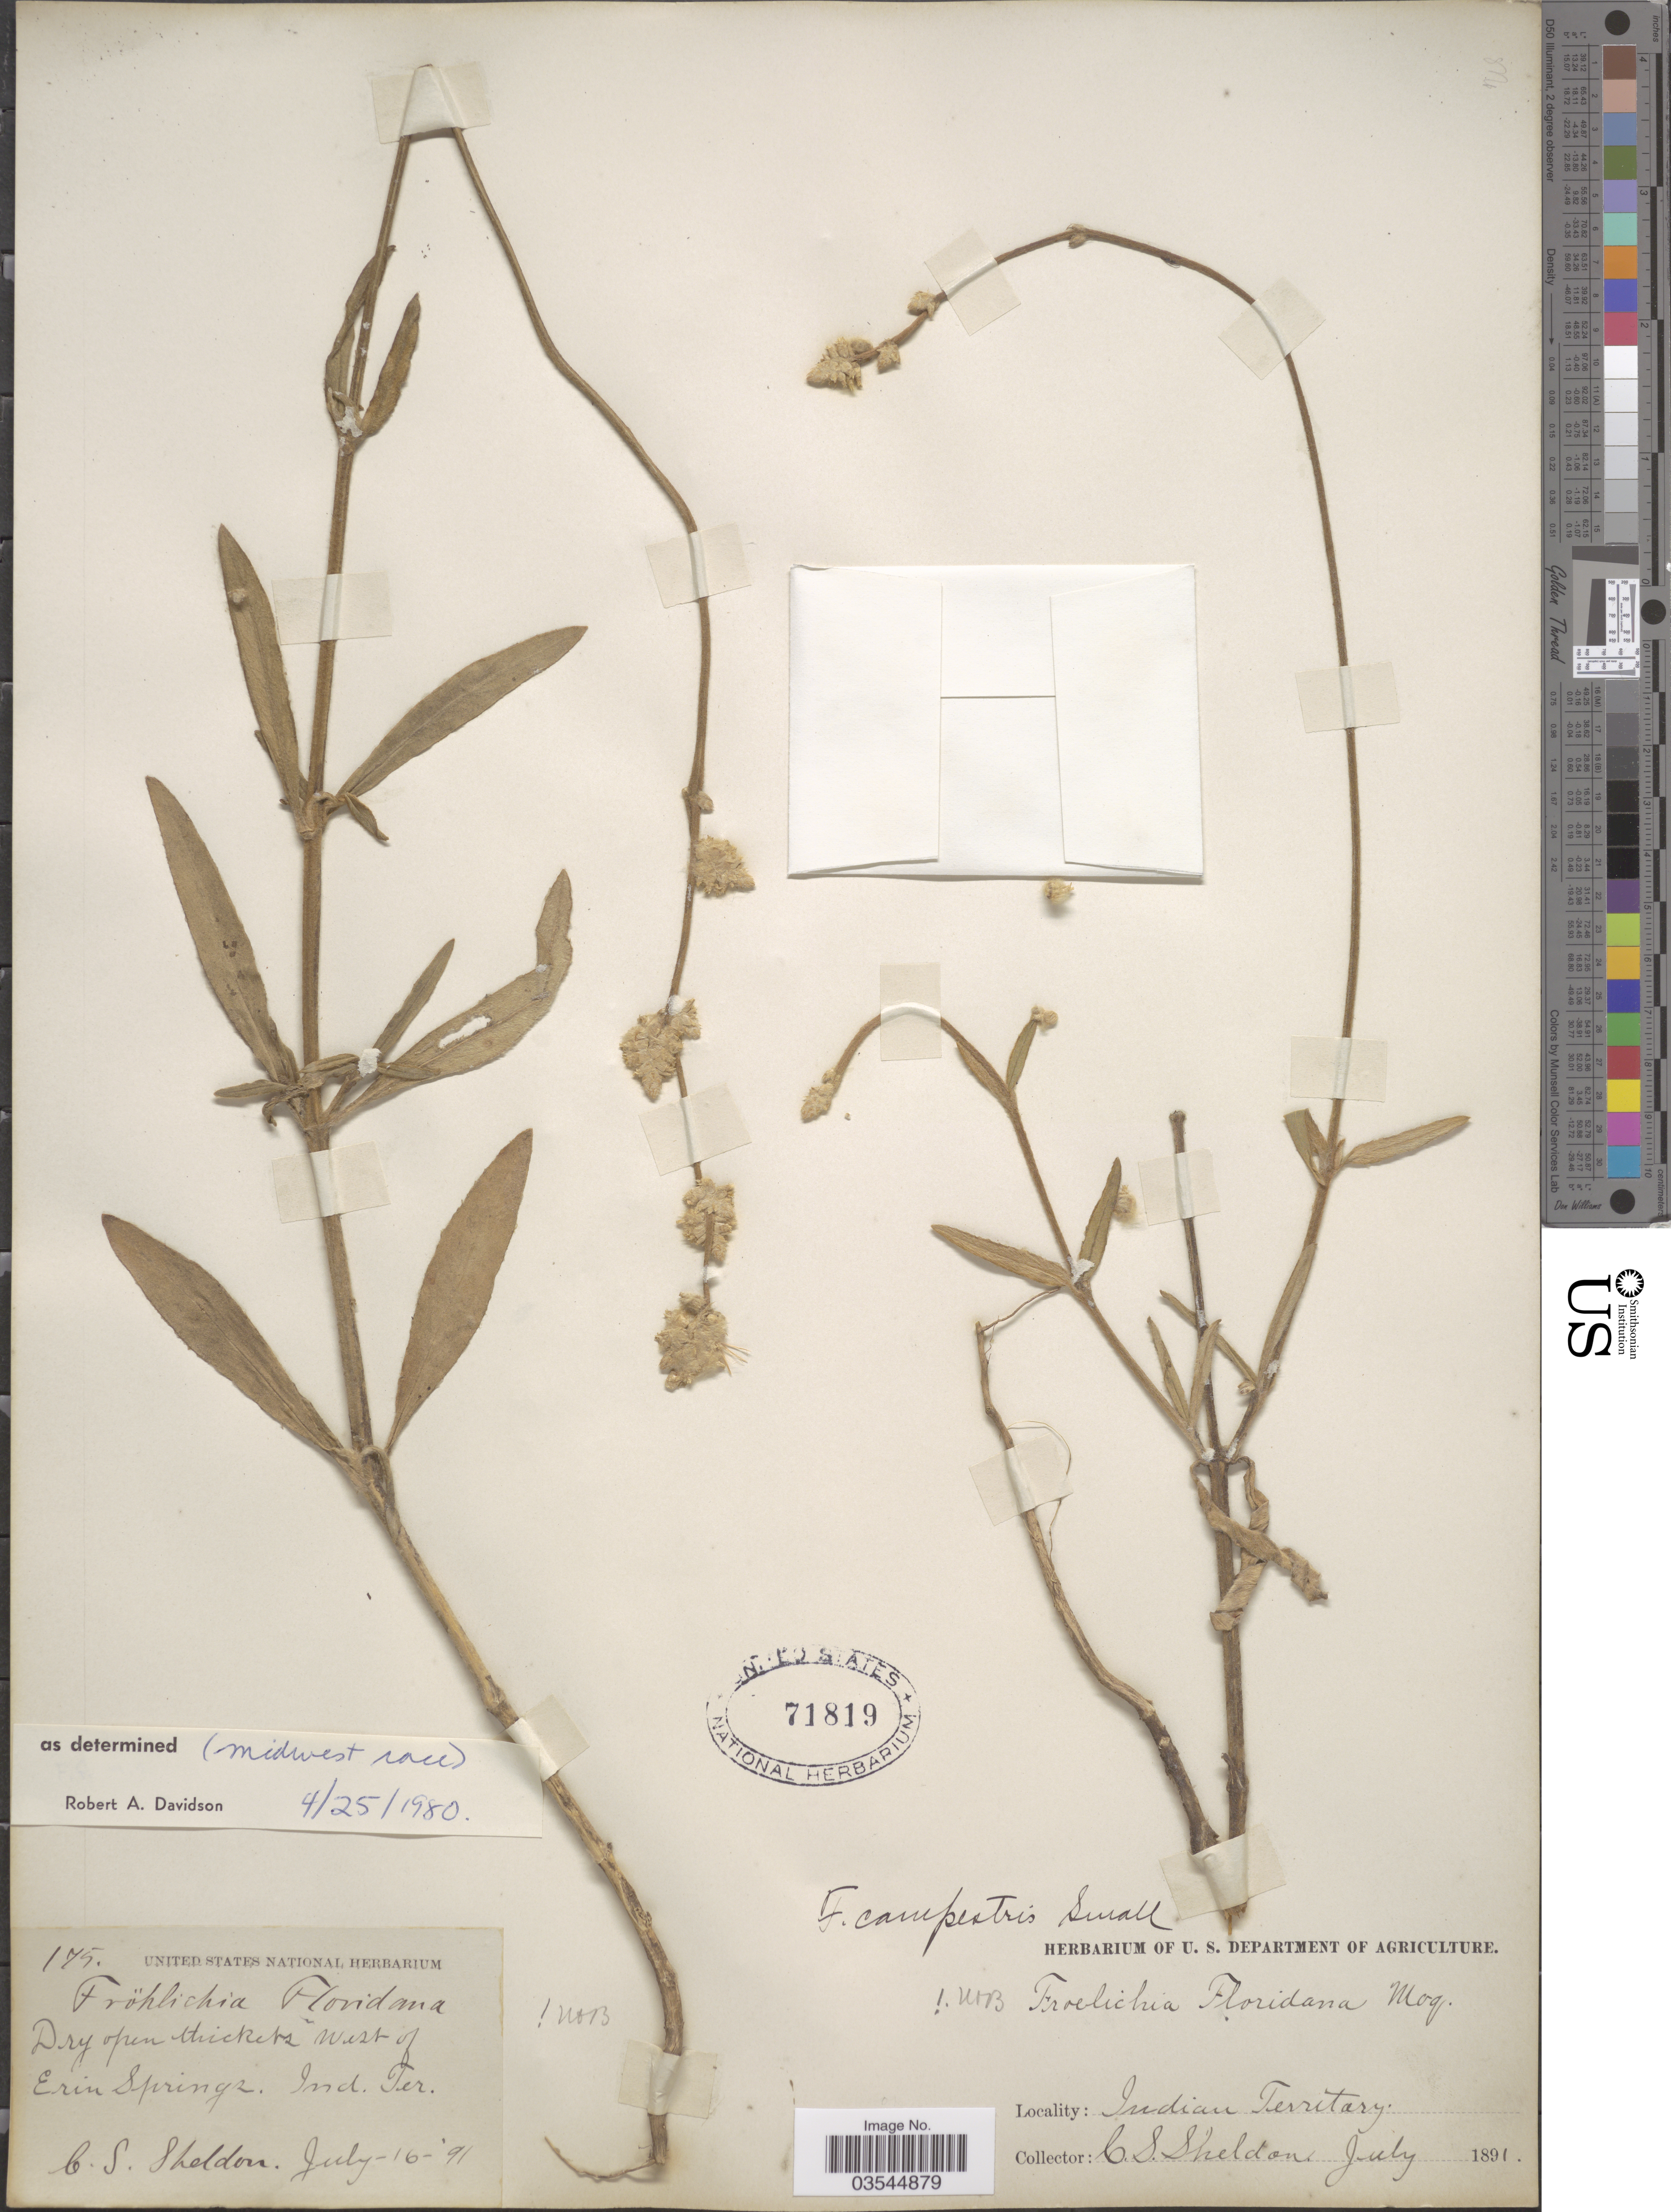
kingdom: Plantae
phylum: Tracheophyta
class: Magnoliopsida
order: Caryophyllales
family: Amaranthaceae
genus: Froelichia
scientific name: Froelichia floridana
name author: (Nutt.) Moq.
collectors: C. S. Sheldon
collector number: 175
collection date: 1891-07-16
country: United States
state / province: Oklahoma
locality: West of Erin Springs. Indian Territory.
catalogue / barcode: US 71819